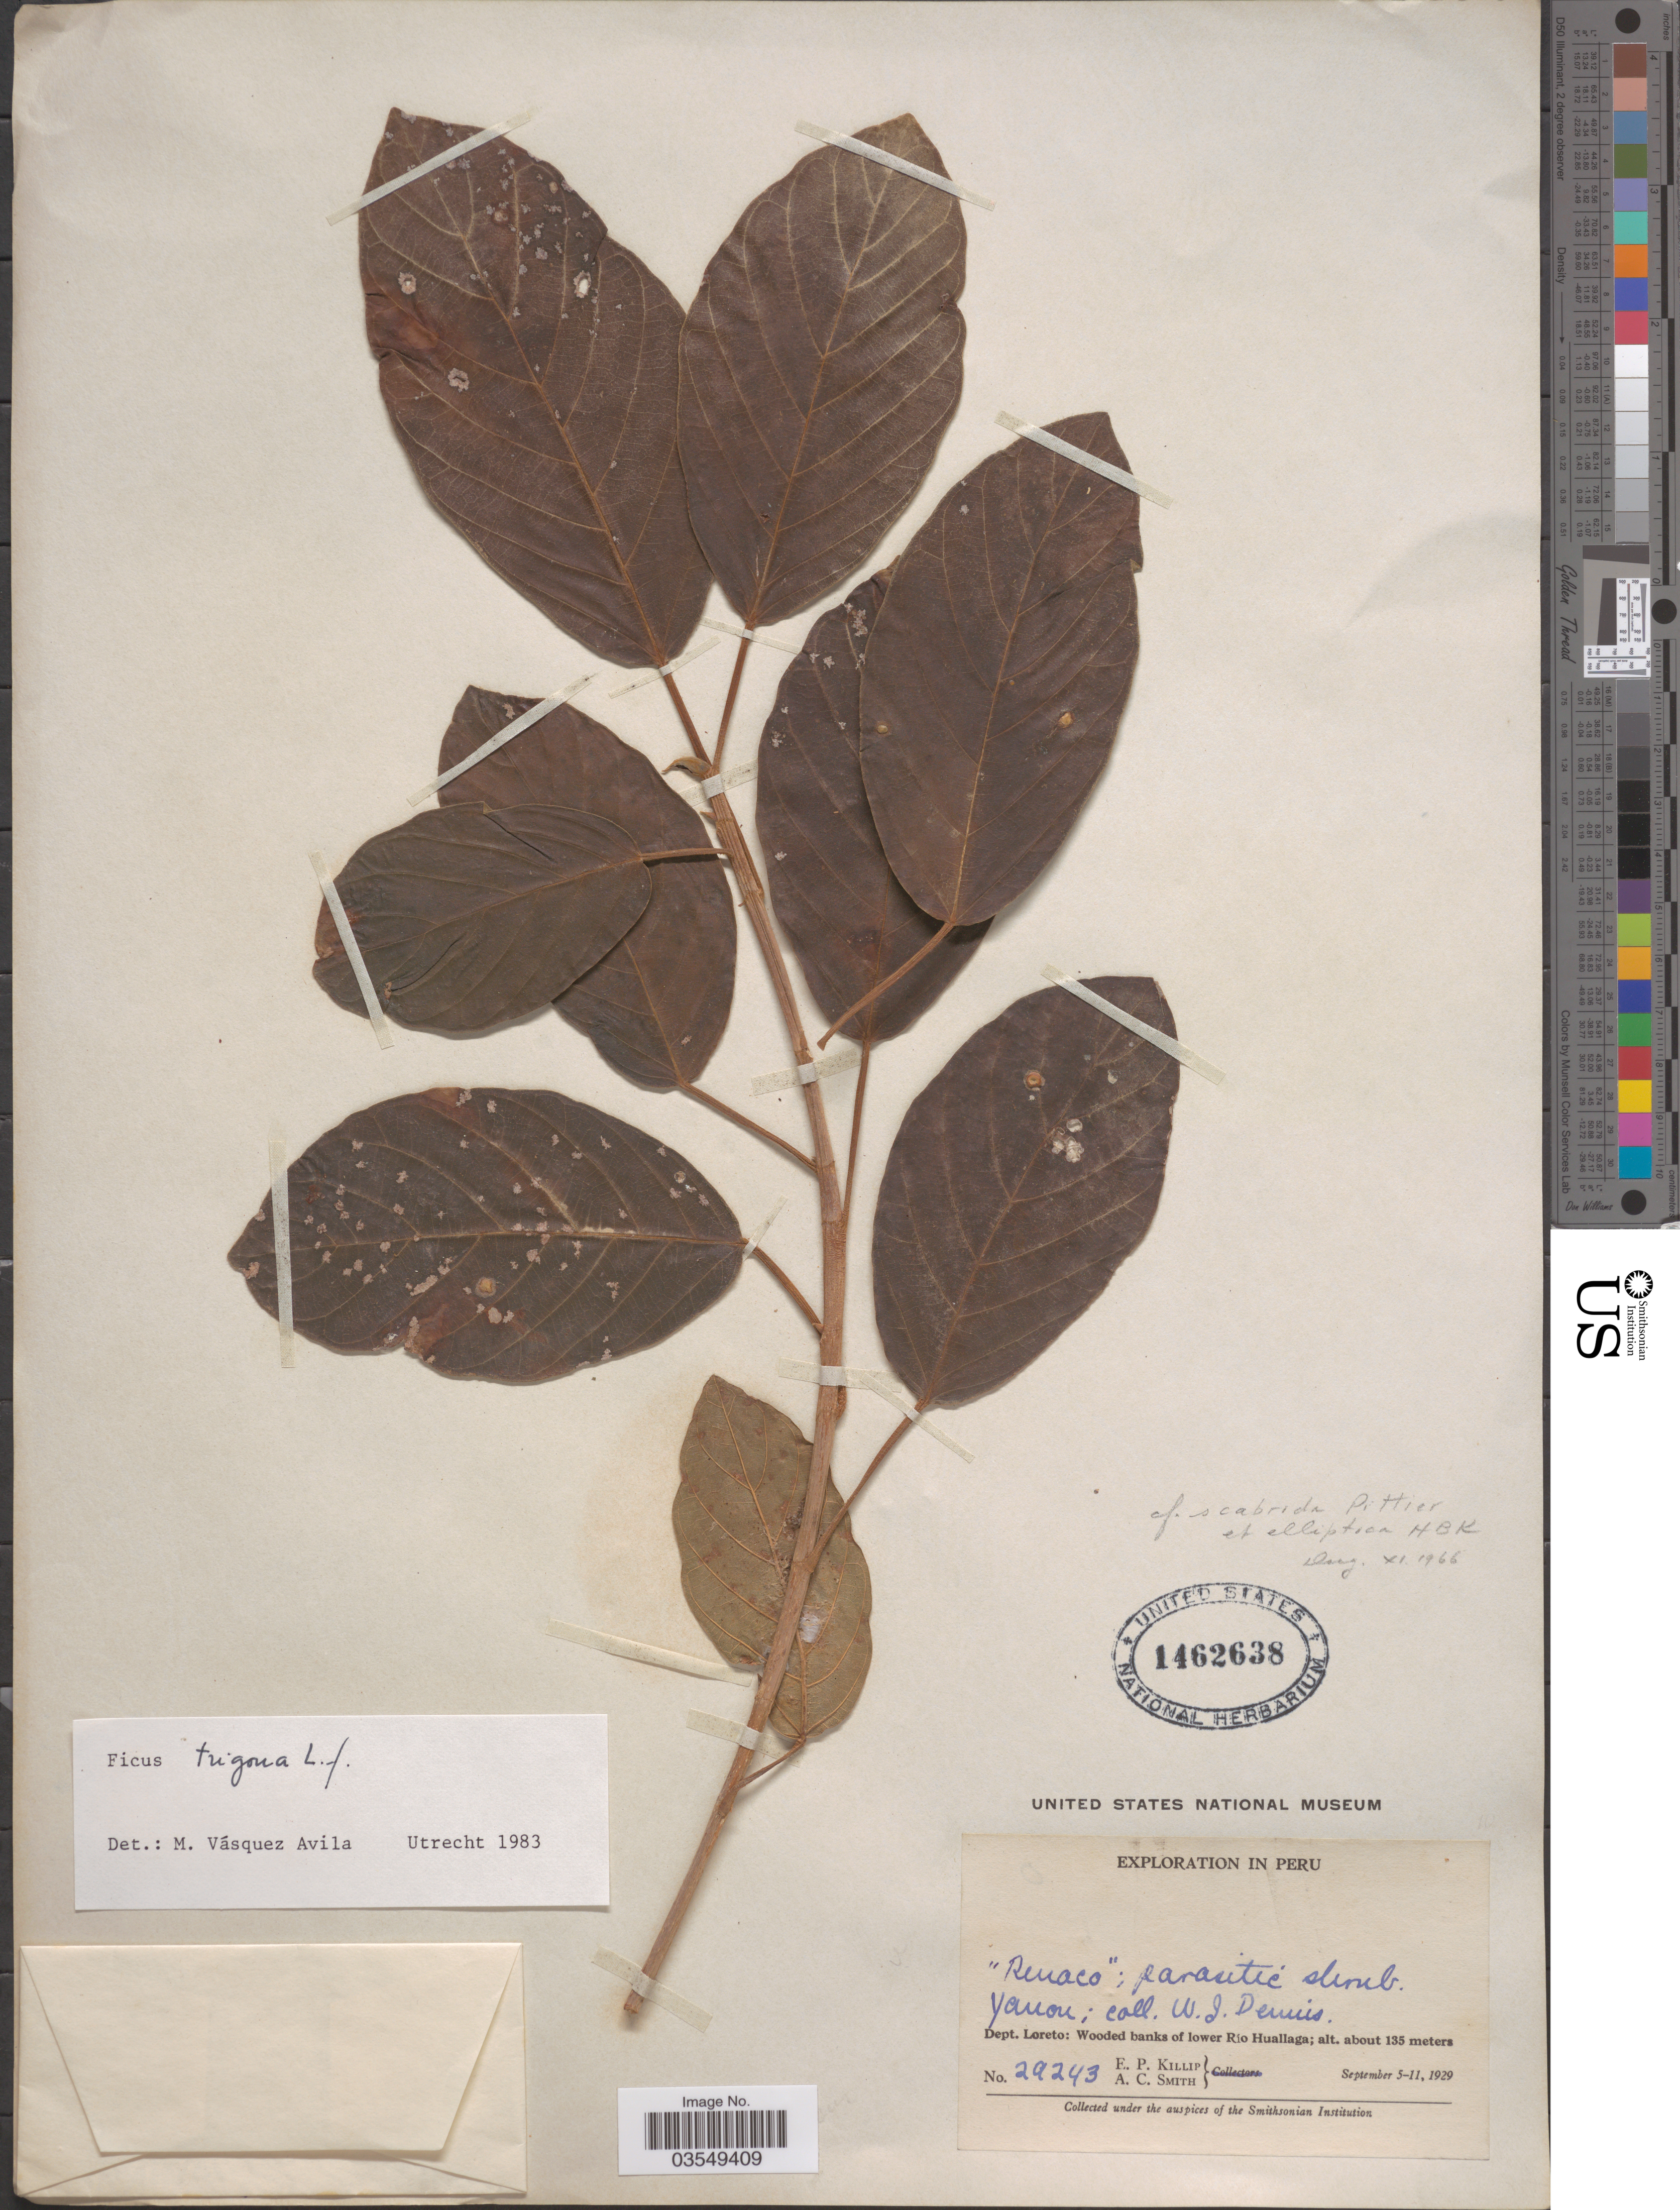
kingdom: Plantae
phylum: Tracheophyta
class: Magnoliopsida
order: Rosales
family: Moraceae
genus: Ficus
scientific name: Ficus trigona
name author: L. f.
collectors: W. J. Dennis, E. P. Killip & A. C. Smith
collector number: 29243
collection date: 1929-09-05/1929-09-11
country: Peru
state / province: Loreto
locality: Dept. Loreto: Wooded banks of lower Río Huallaga.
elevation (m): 135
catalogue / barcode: US 1462638